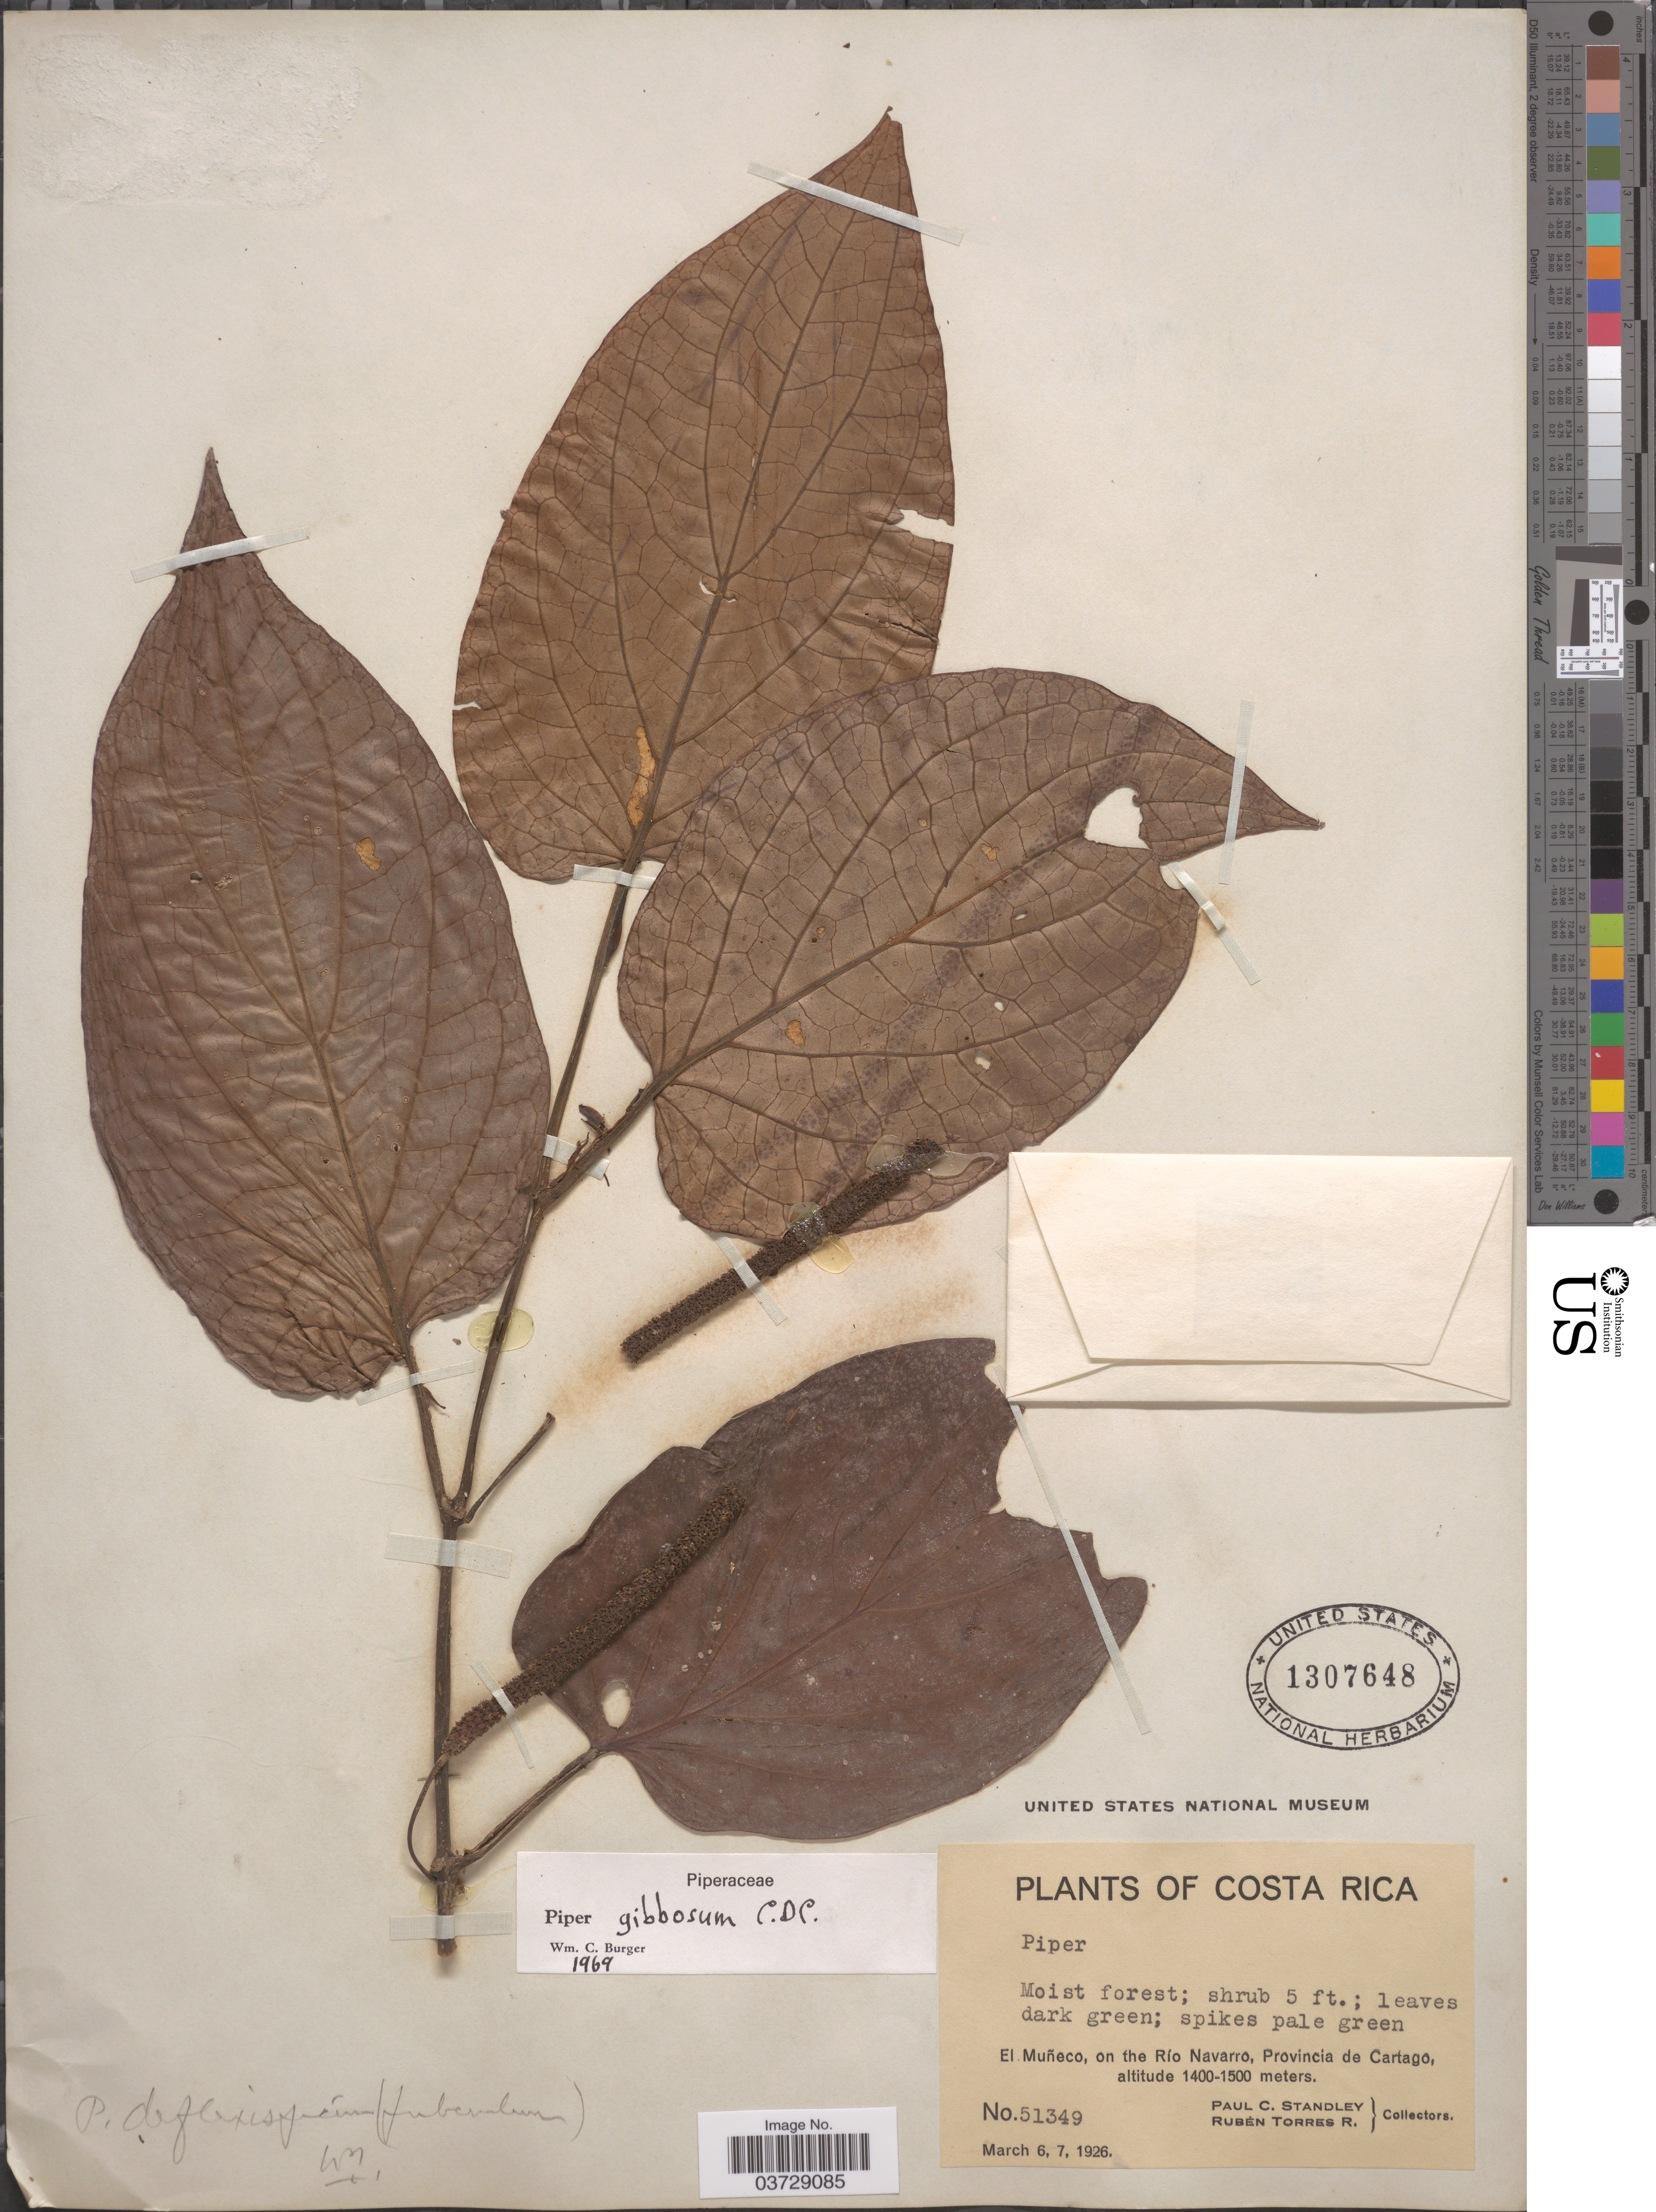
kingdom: Plantae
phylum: Tracheophyta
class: Magnoliopsida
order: Piperales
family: Piperaceae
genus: Piper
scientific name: Piper gibbosum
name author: C. DC.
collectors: P. C. Standley & R. Torres Rojas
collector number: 51349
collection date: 1926-03-06/1926-03-07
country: Costa Rica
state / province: Cartago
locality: El Muñeco, on the Río Navarro.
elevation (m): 1400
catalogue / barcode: US 1307648